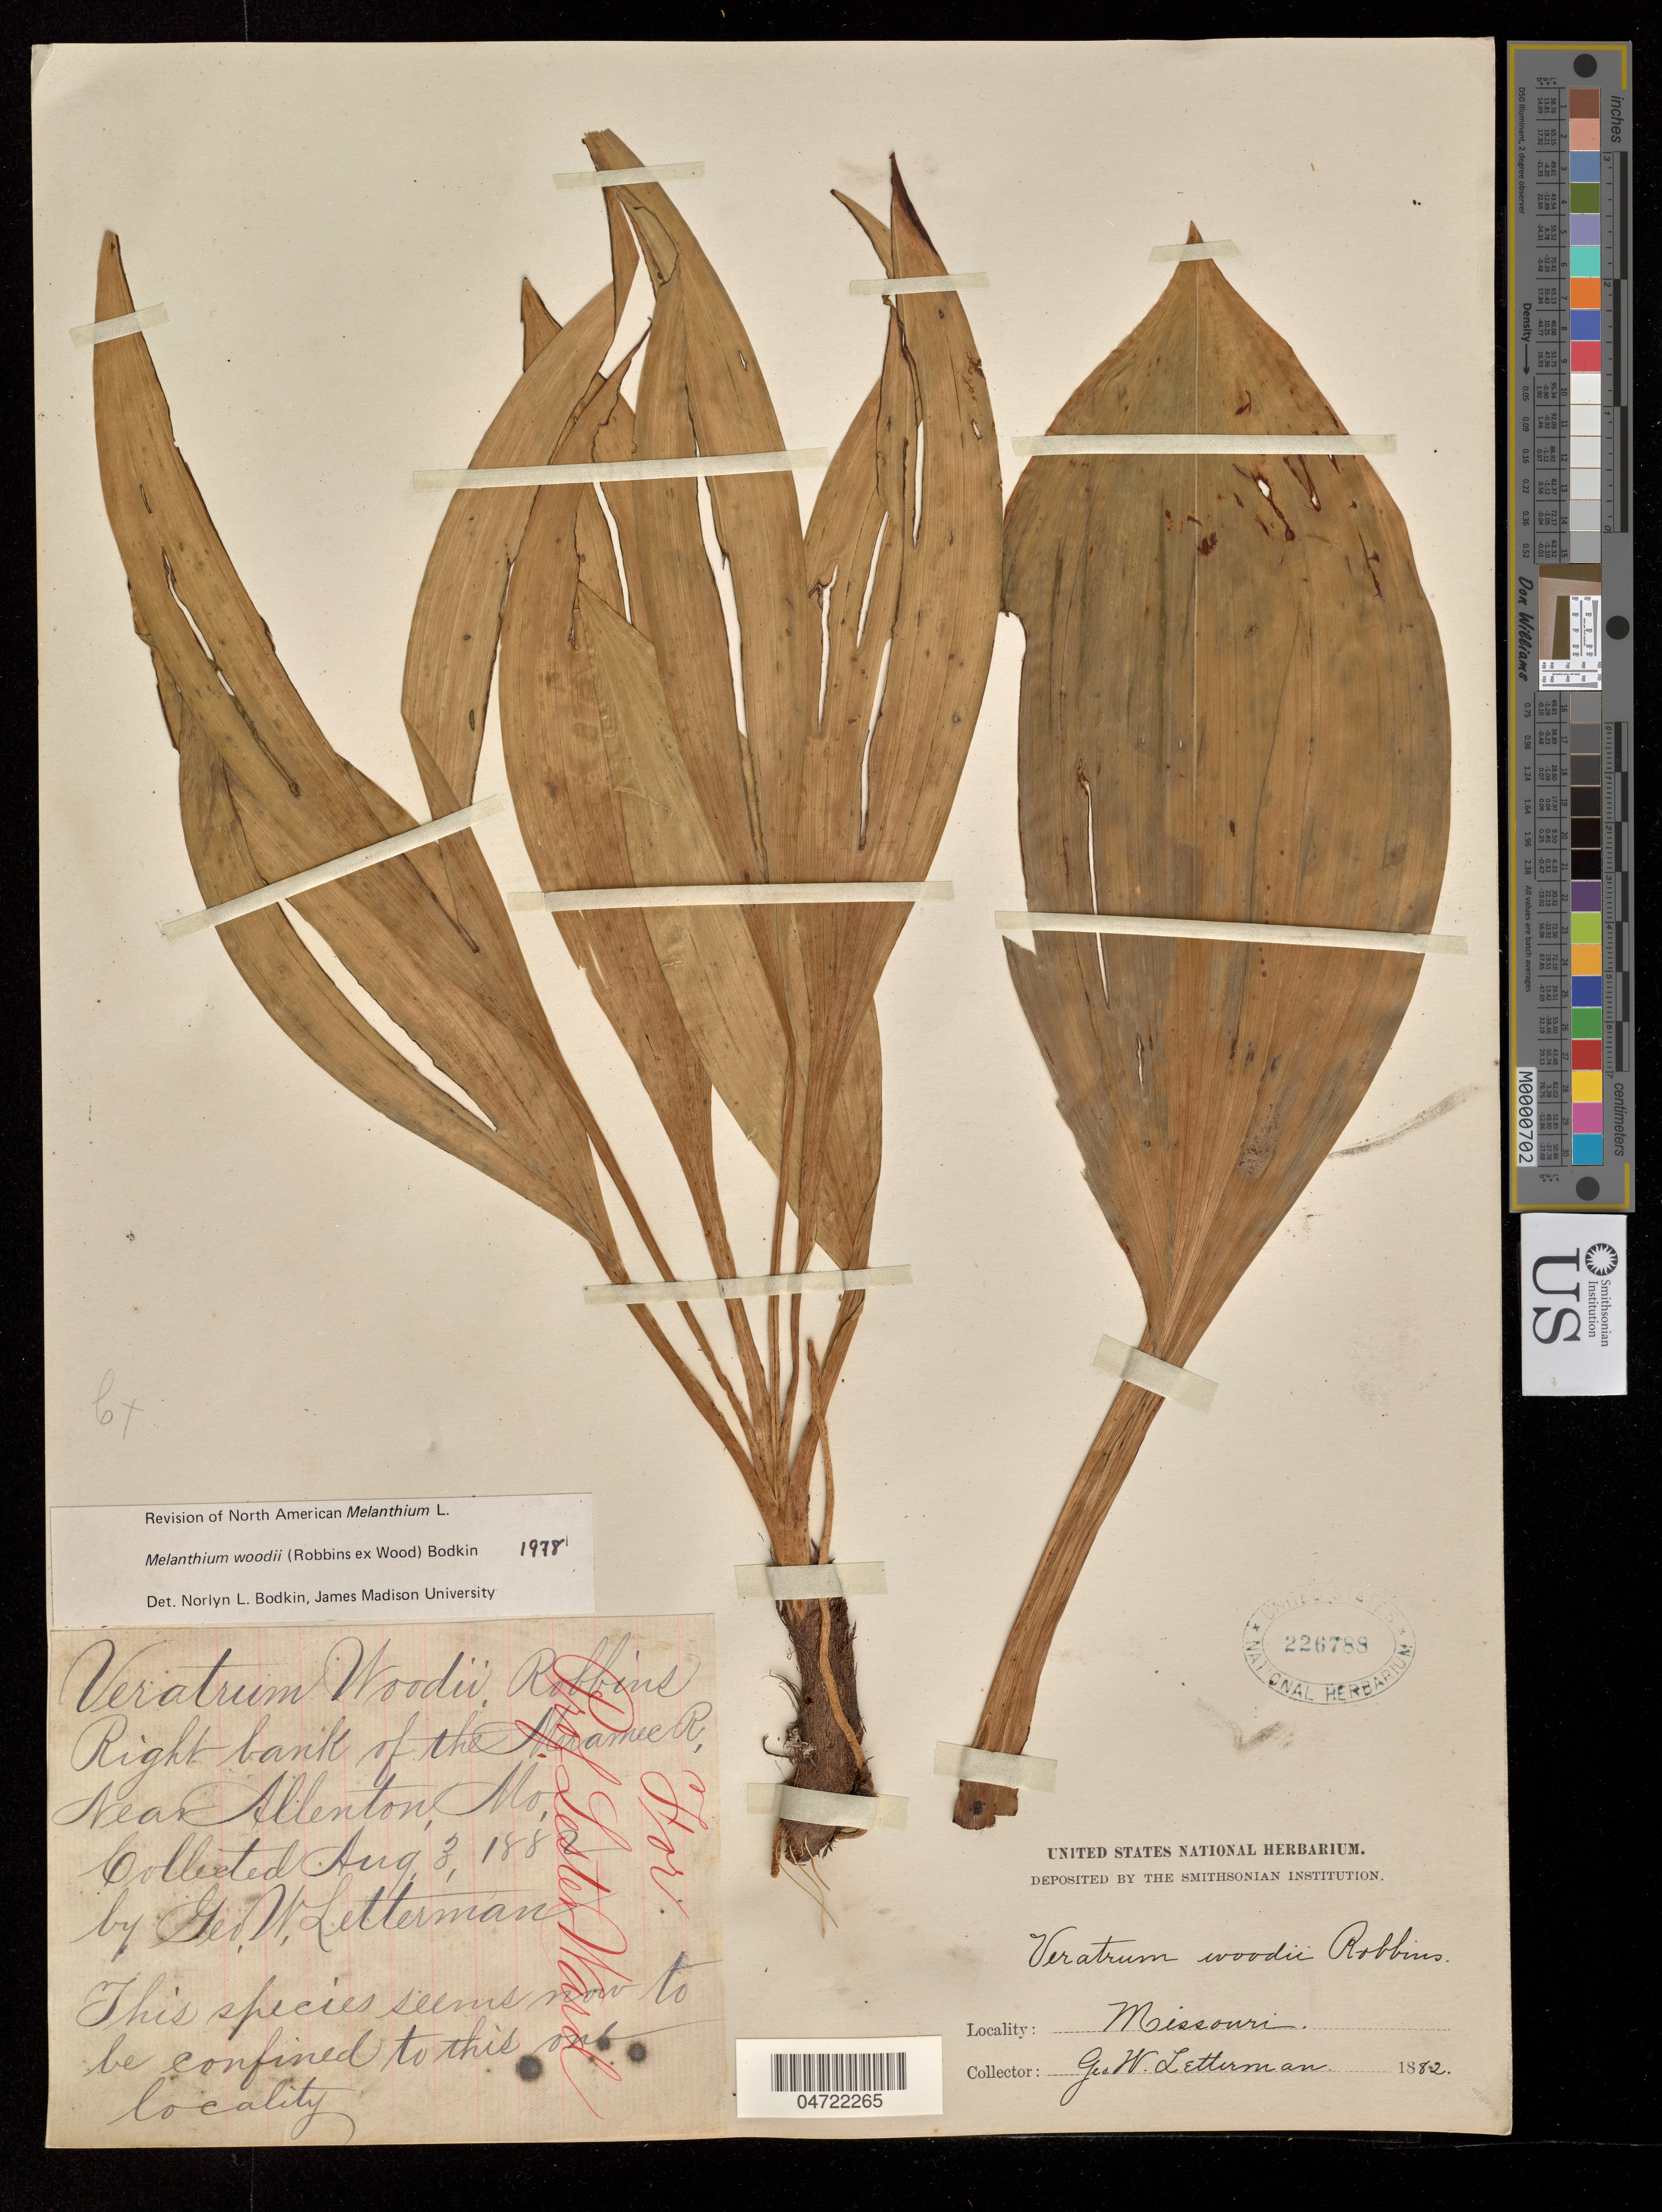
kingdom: Plantae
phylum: Tracheophyta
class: Liliopsida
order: Liliales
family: Melanthiaceae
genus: Melanthium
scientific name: Melanthium woodii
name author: (J.W. Robbins ex Alph. Wood) Bodkin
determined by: Bodkin, N. L.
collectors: G. W. Letterman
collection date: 1882-08-03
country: United States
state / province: Missouri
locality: Near Allenton; right bank of the Meramec River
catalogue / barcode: US 226788